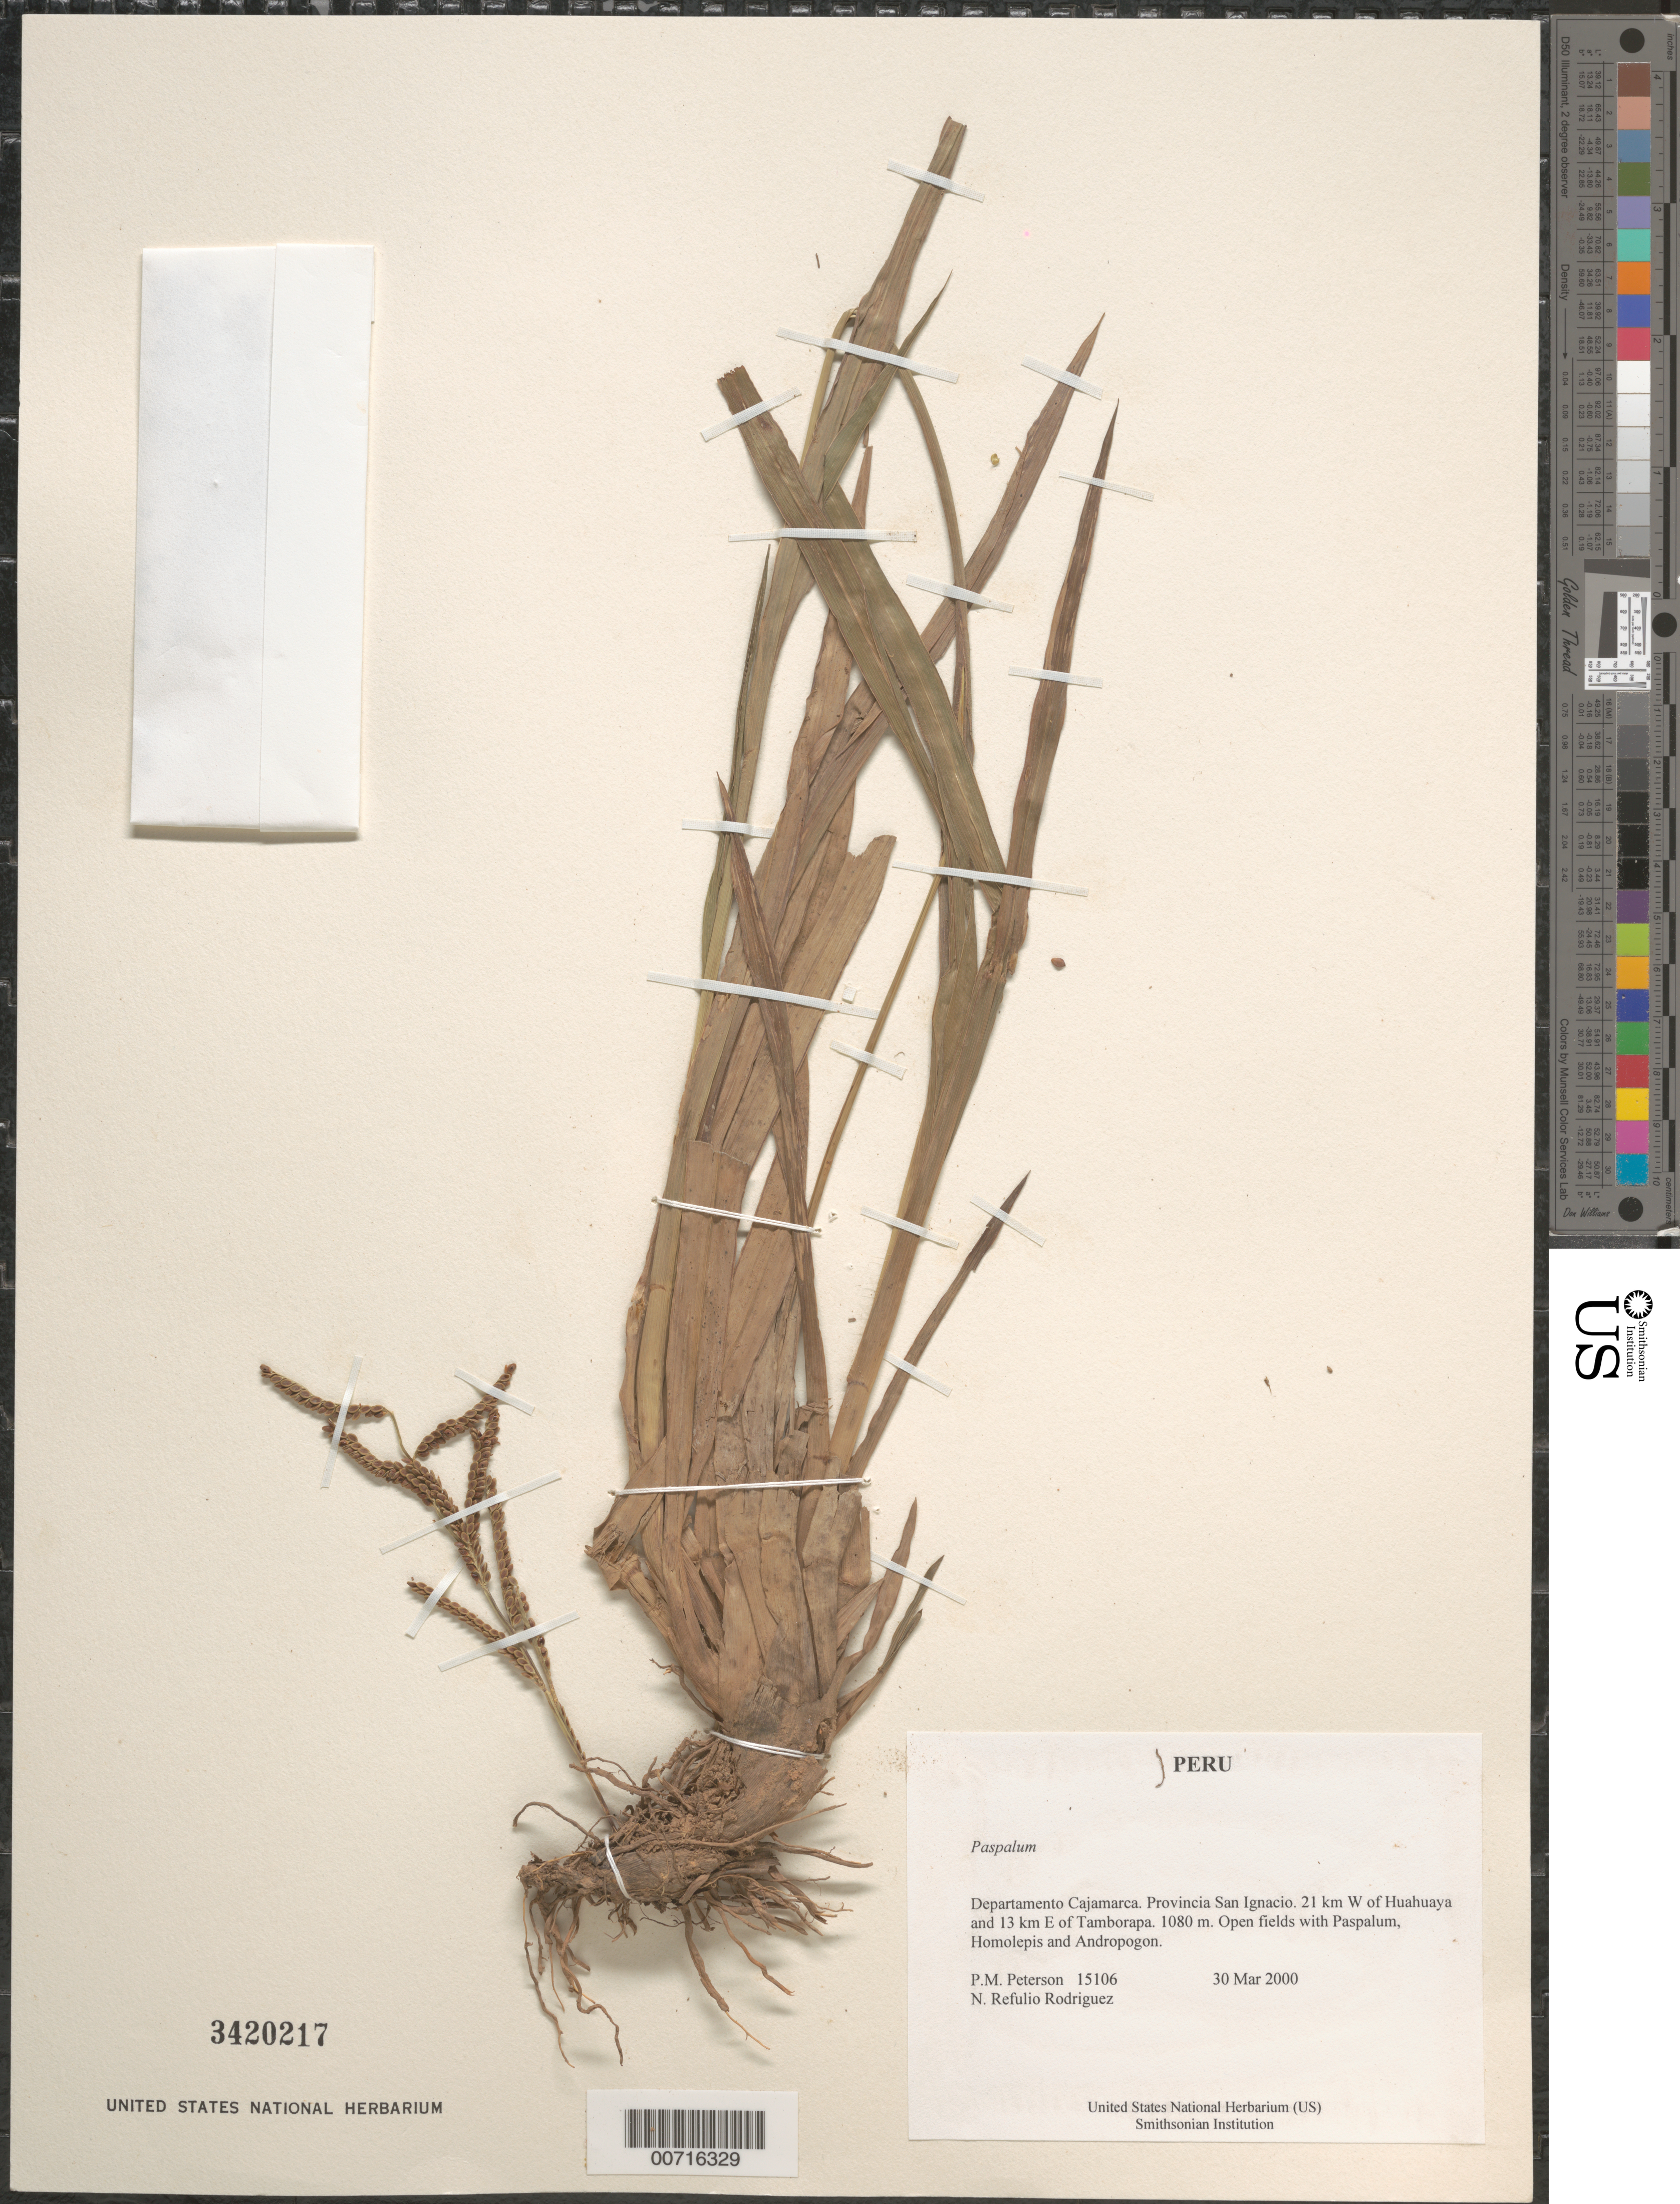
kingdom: Plantae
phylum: Tracheophyta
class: Liliopsida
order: Poales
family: Poaceae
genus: Paspalum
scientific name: Paspalum sp.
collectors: P. M. Peterson & N. Refulio-Rodríguez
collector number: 15106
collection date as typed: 30 Mar 2000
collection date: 2000-03-30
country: Peru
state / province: Cajamarca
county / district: San Ignacio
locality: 21 km W of Huahuaya and 13 km E of Tamborapa.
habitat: Open fields with Paspalum, Homolepis and Andropogon.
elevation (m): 1080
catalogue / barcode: US 3420217